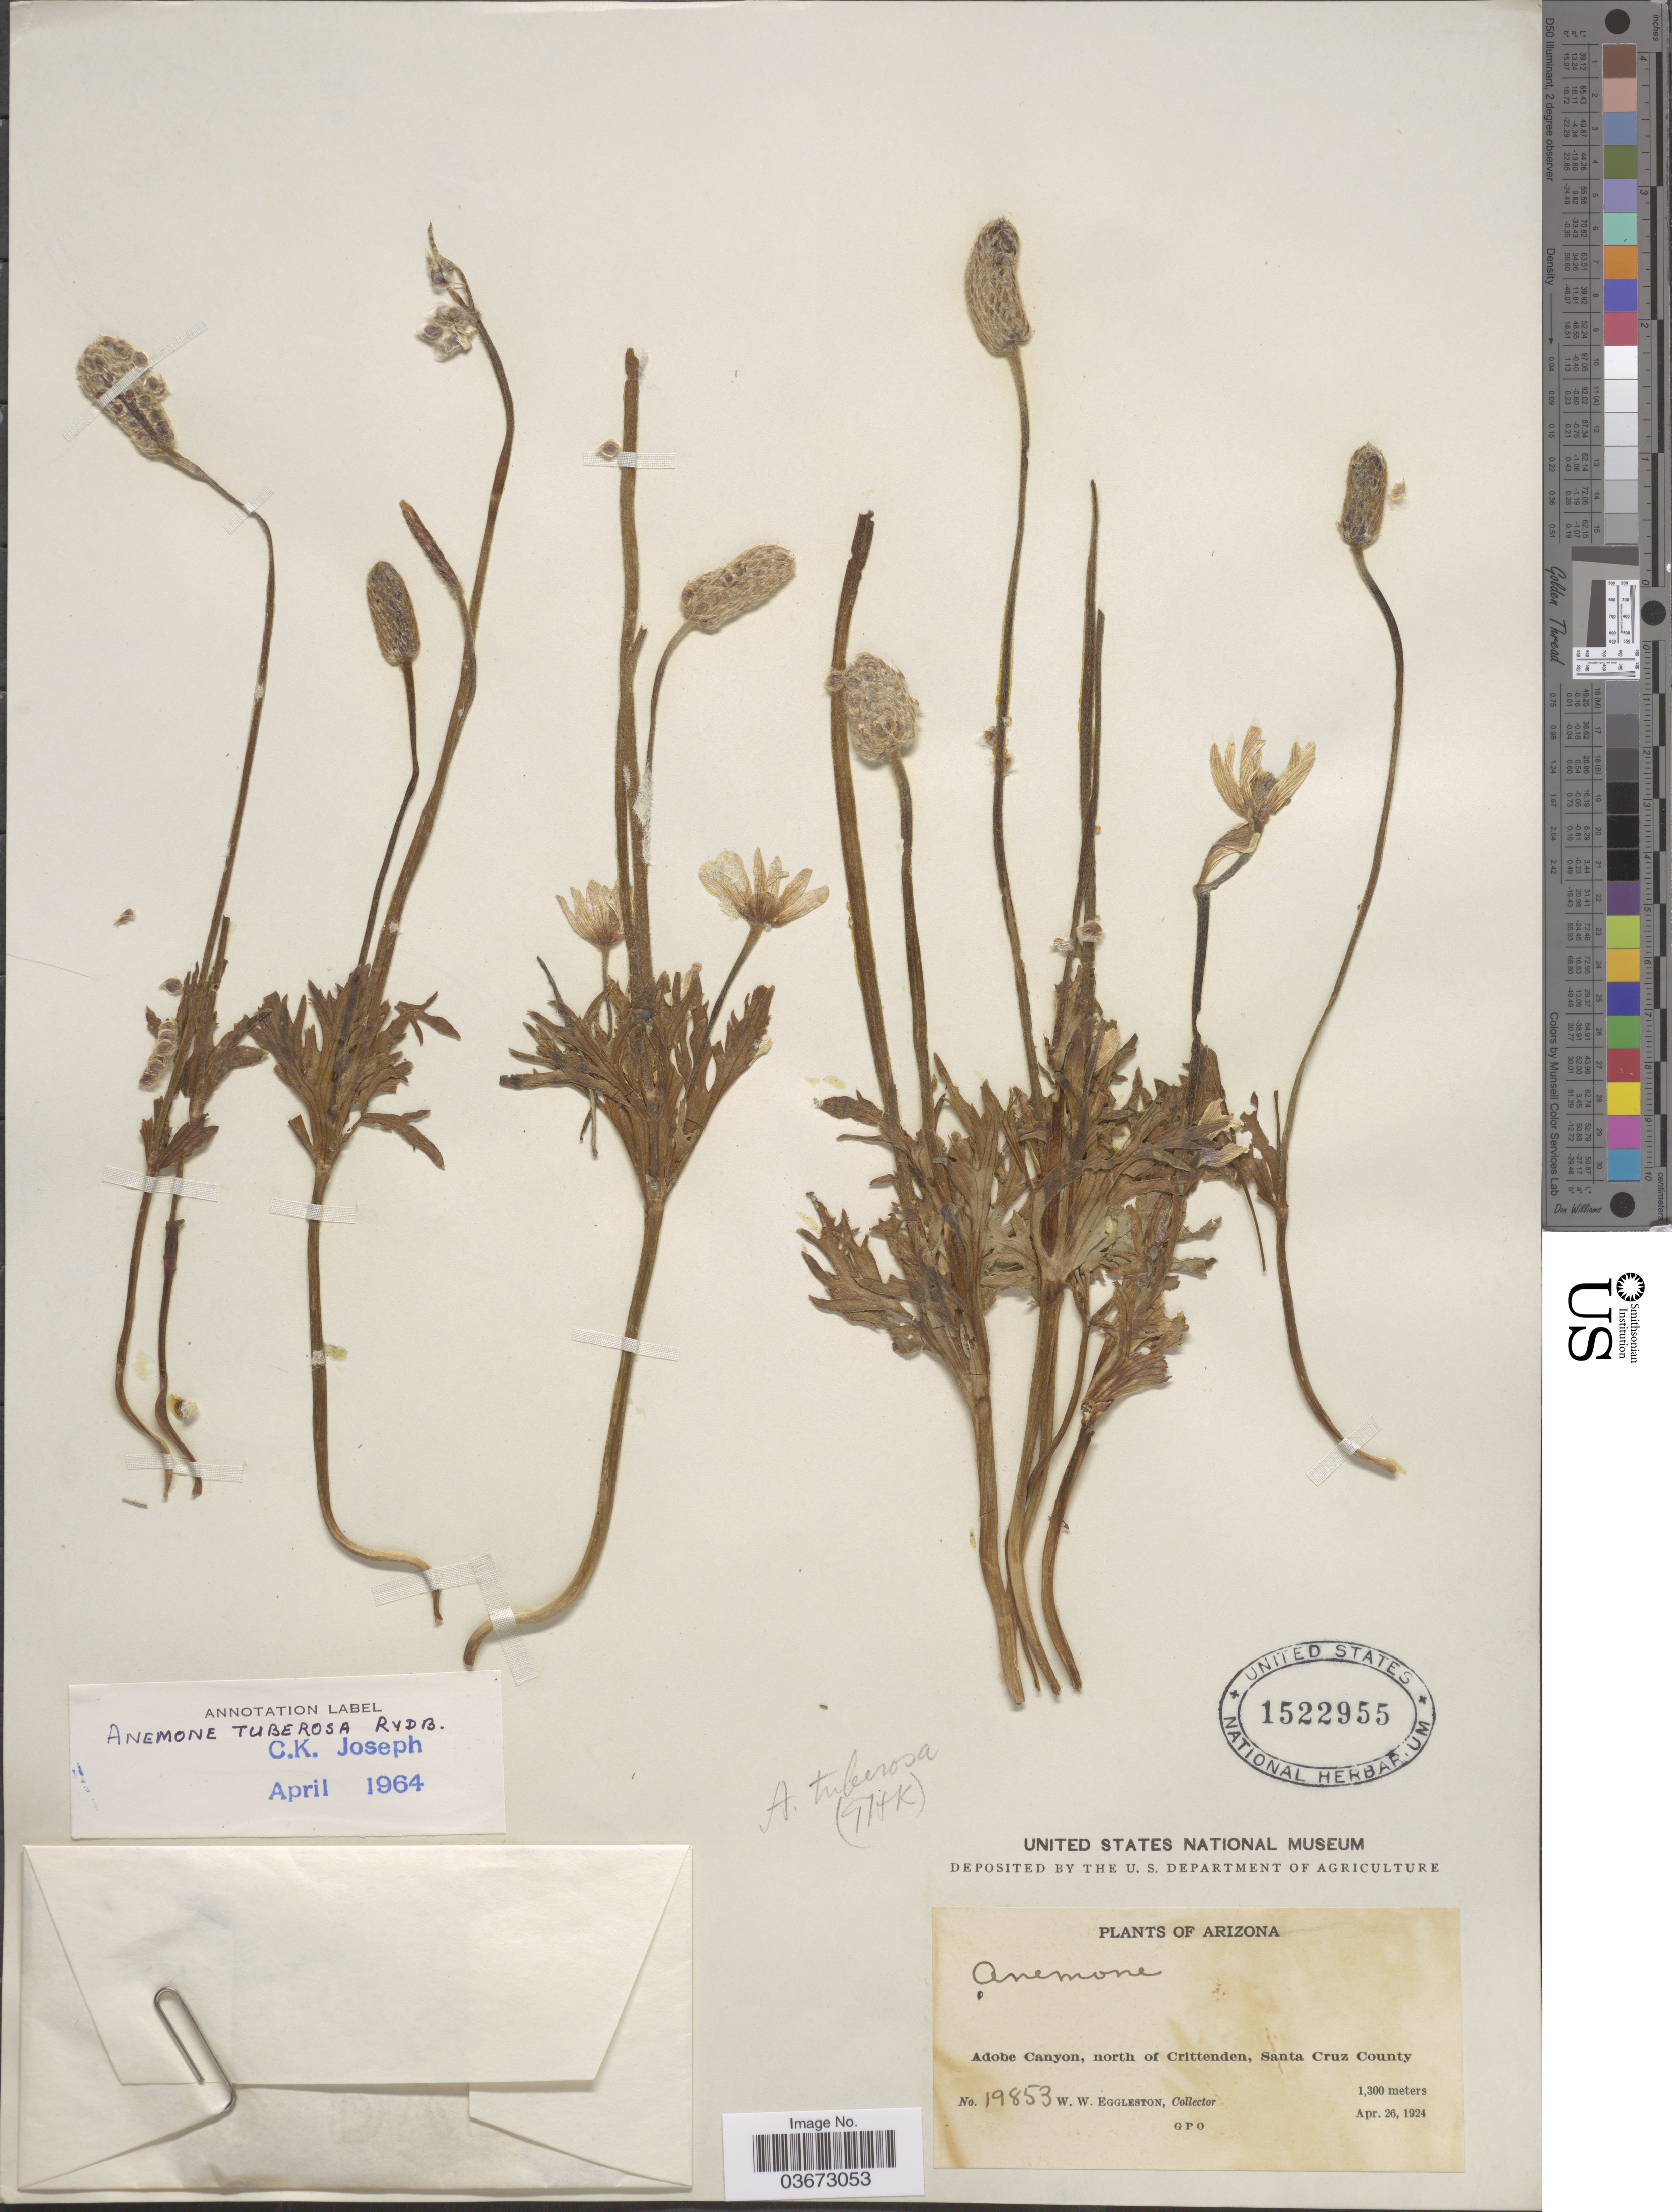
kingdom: Plantae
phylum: Tracheophyta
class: Magnoliopsida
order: Ranunculales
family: Ranunculaceae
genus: Anemone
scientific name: Anemone tuberosa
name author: Rydb.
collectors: W. W. Eggleston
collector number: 19853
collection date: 1924-04-26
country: United States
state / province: Arizona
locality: Adobe Canyon, north of Crittenden, Santa Cruz County.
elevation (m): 1300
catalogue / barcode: US 1522955